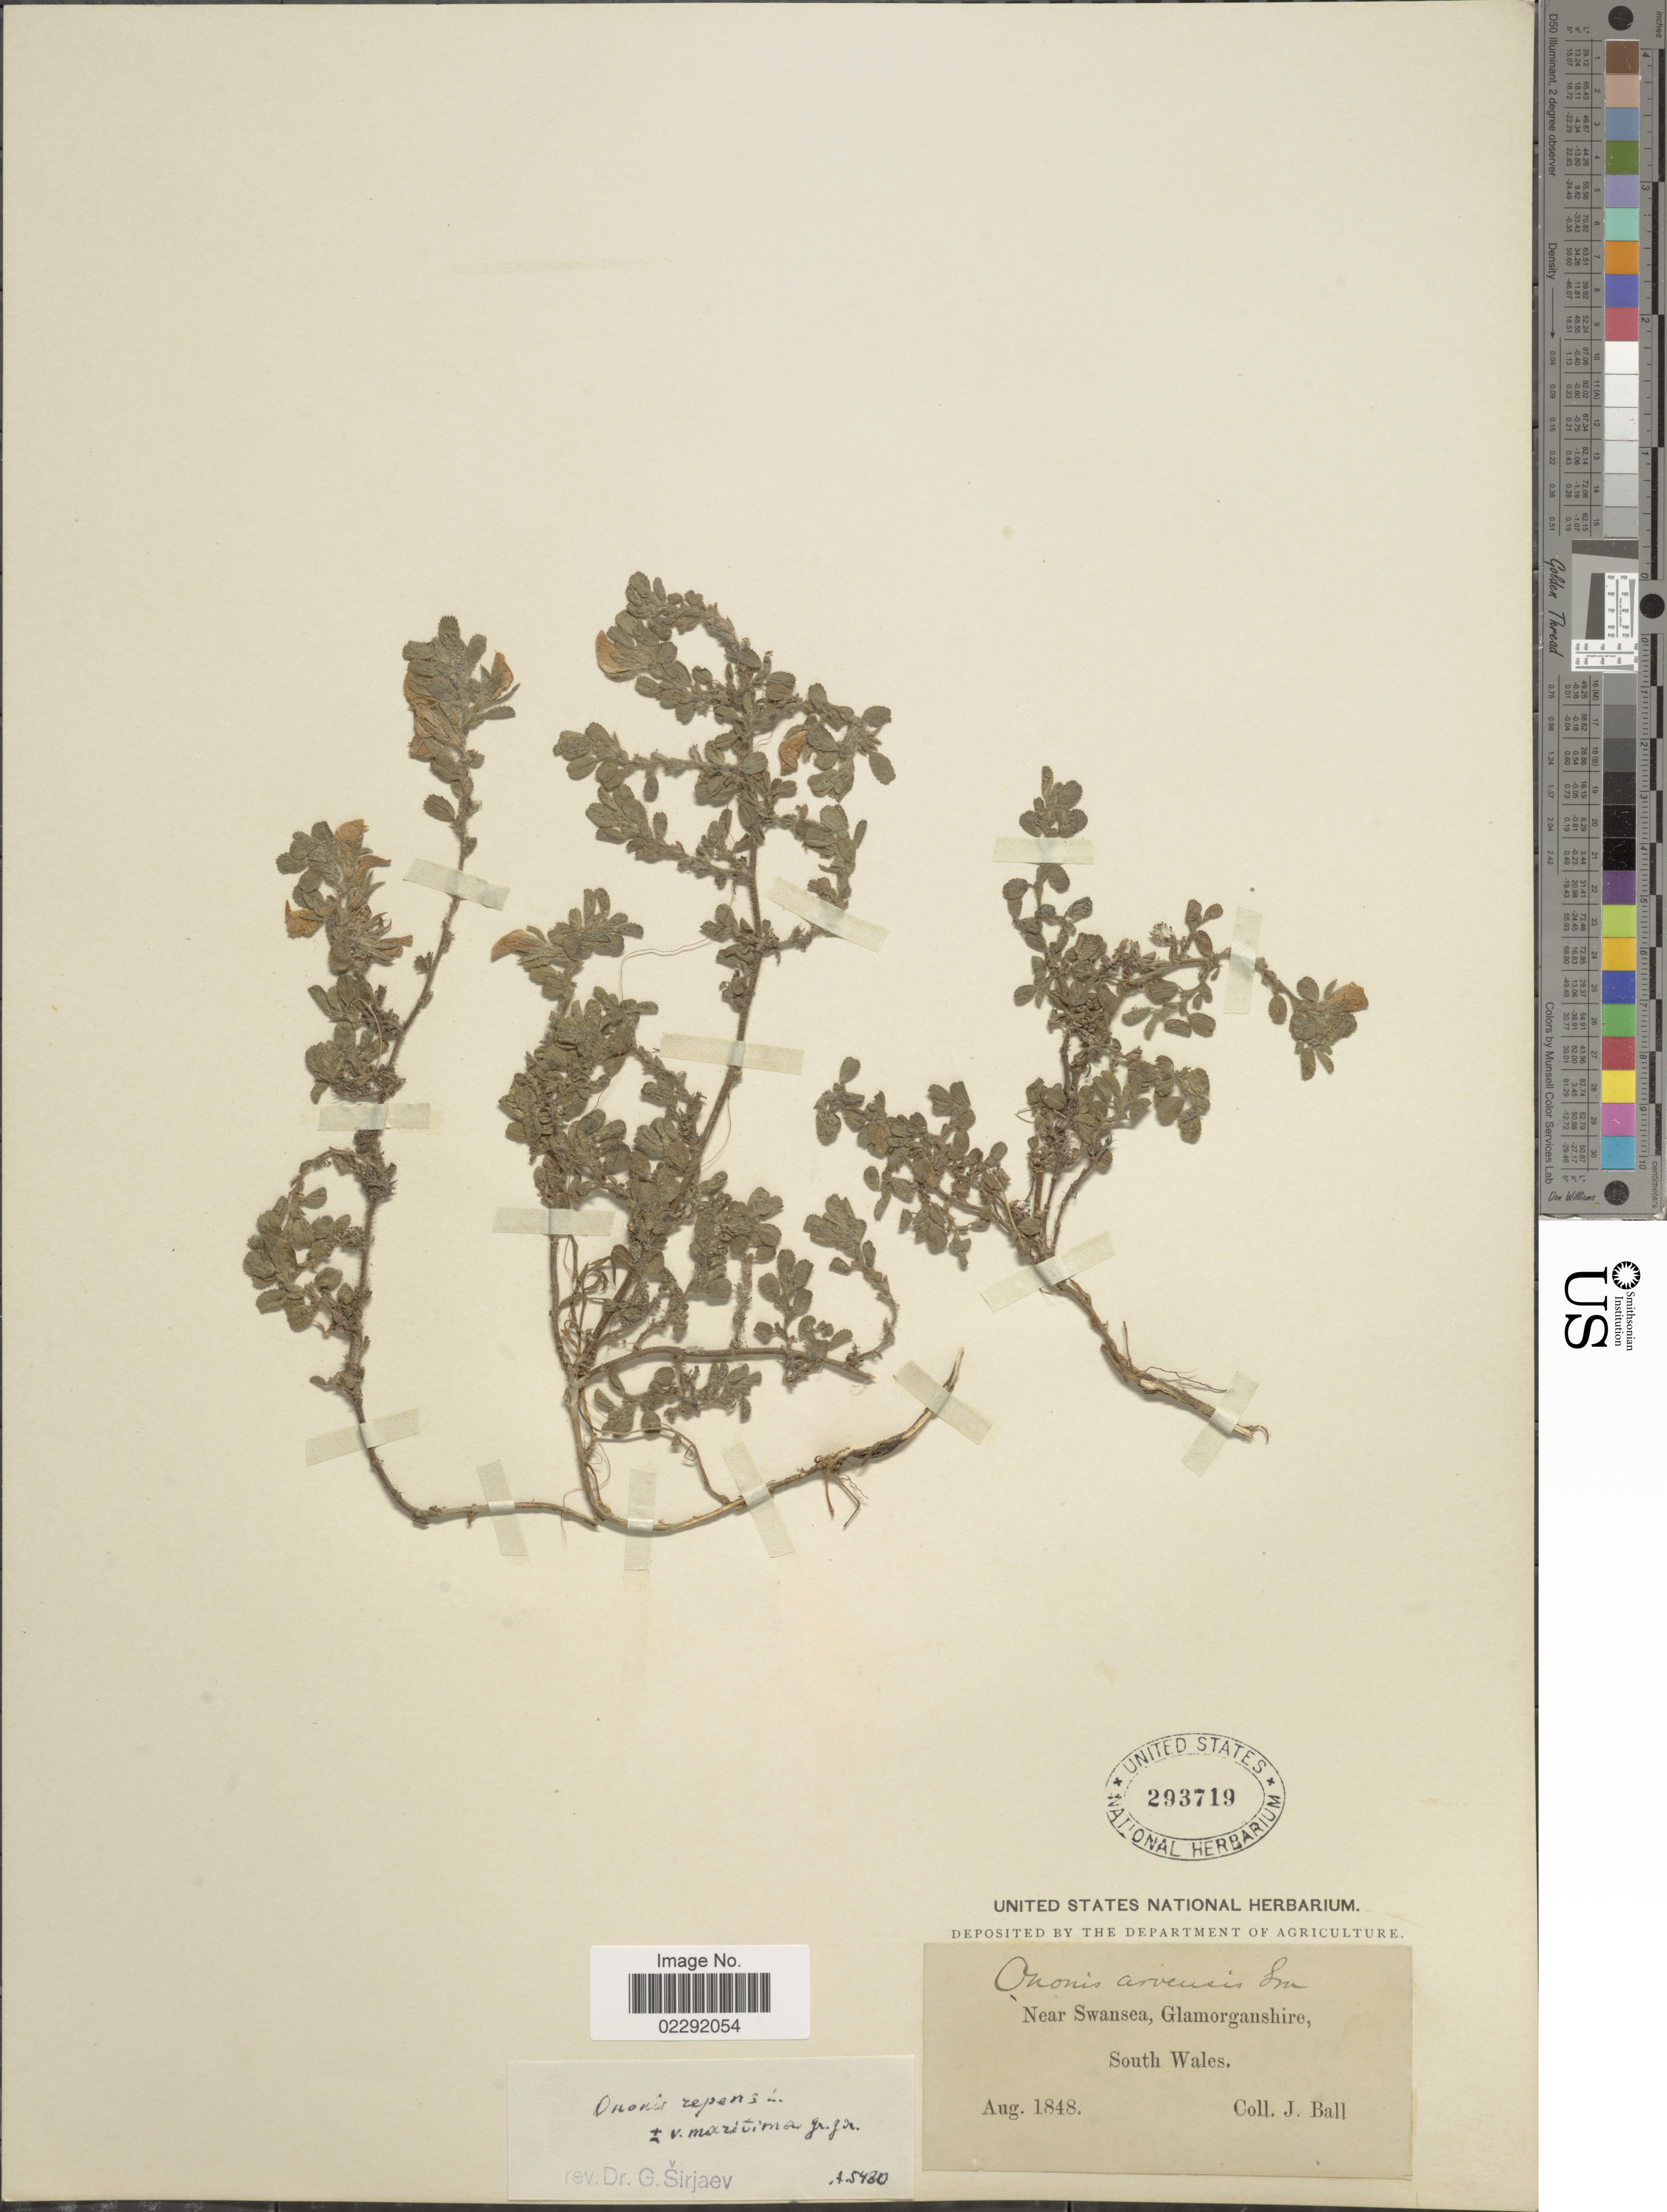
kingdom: Plantae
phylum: Tracheophyta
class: Magnoliopsida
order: Fabales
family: Fabaceae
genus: Ononis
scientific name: Ononis repens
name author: L.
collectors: J. Ball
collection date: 1848-08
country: United Kingdom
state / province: Wales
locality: South Wales, near Swansea, Glamorganshire.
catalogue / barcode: US 293719